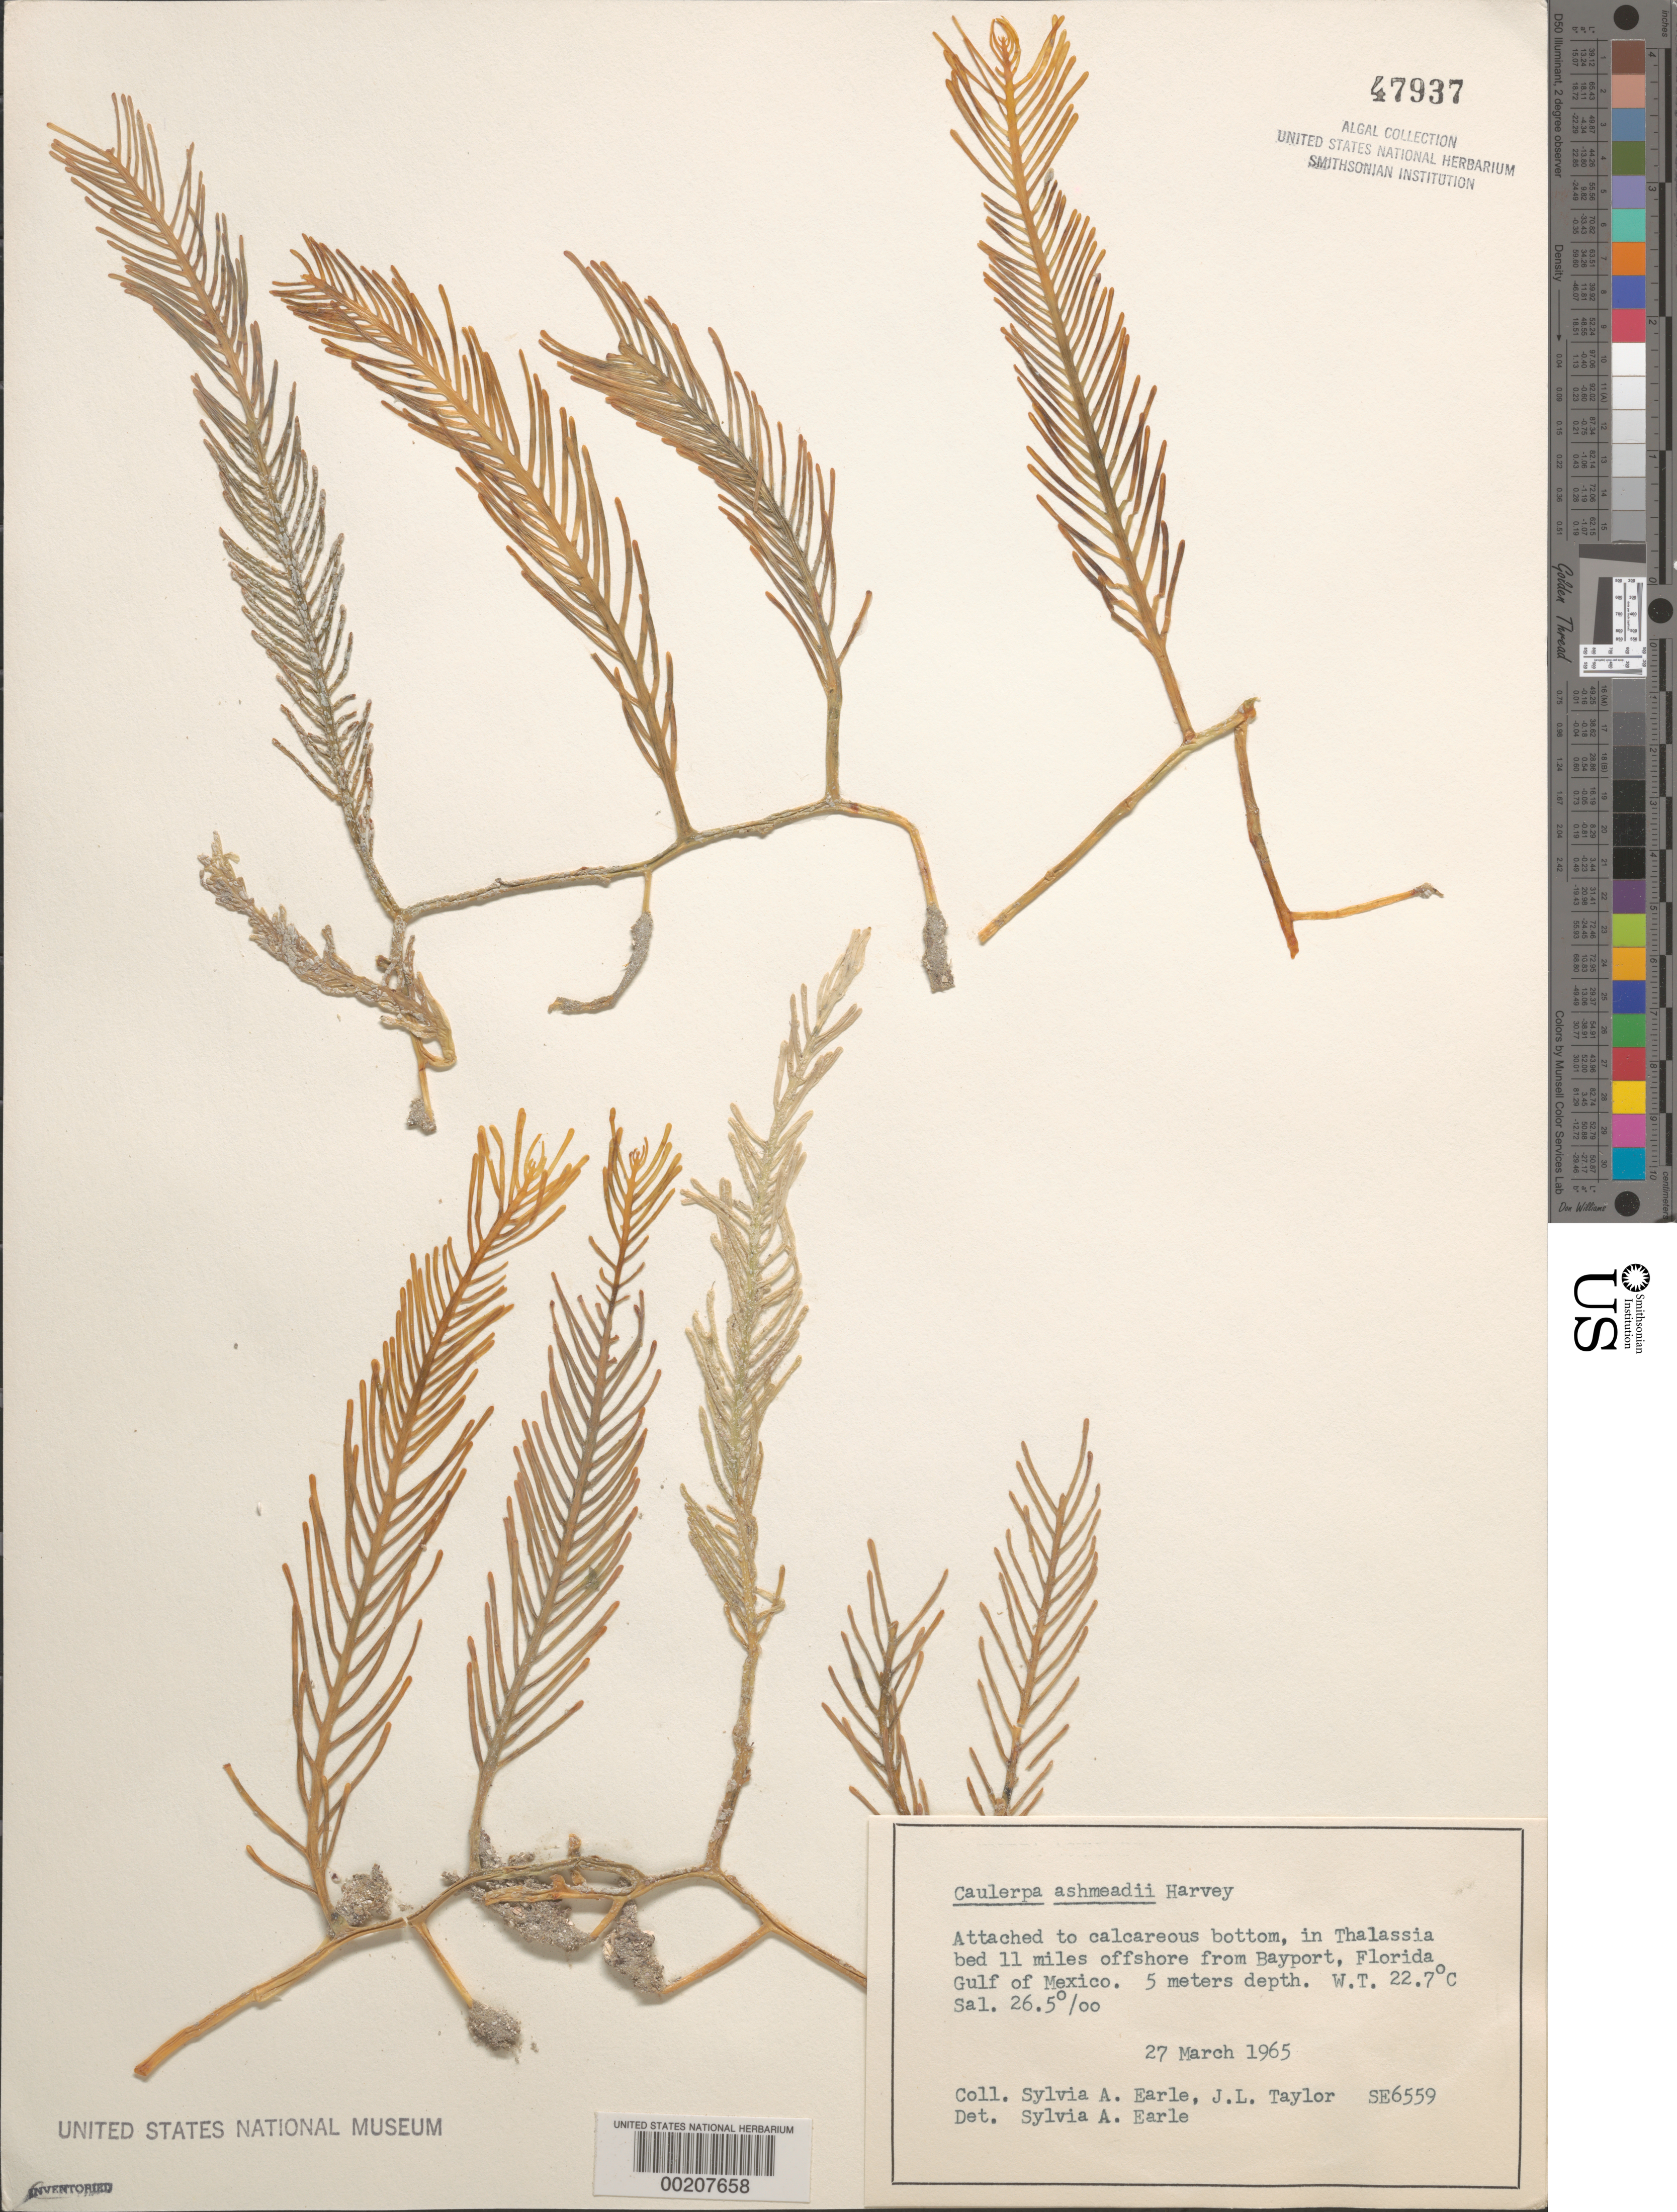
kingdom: Plantae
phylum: Chlorophyta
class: Ulvophyceae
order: Bryopsidales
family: Caulerpaceae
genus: Caulerpa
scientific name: Caulerpa ashmeadii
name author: Harv.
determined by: Earle, S. A.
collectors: S. A. Earle & J. L. Taylor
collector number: SE 6559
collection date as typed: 27 Mar 1965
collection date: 1965-03-27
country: United States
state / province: Florida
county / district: Hernando County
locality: Off Bayport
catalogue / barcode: US 47937